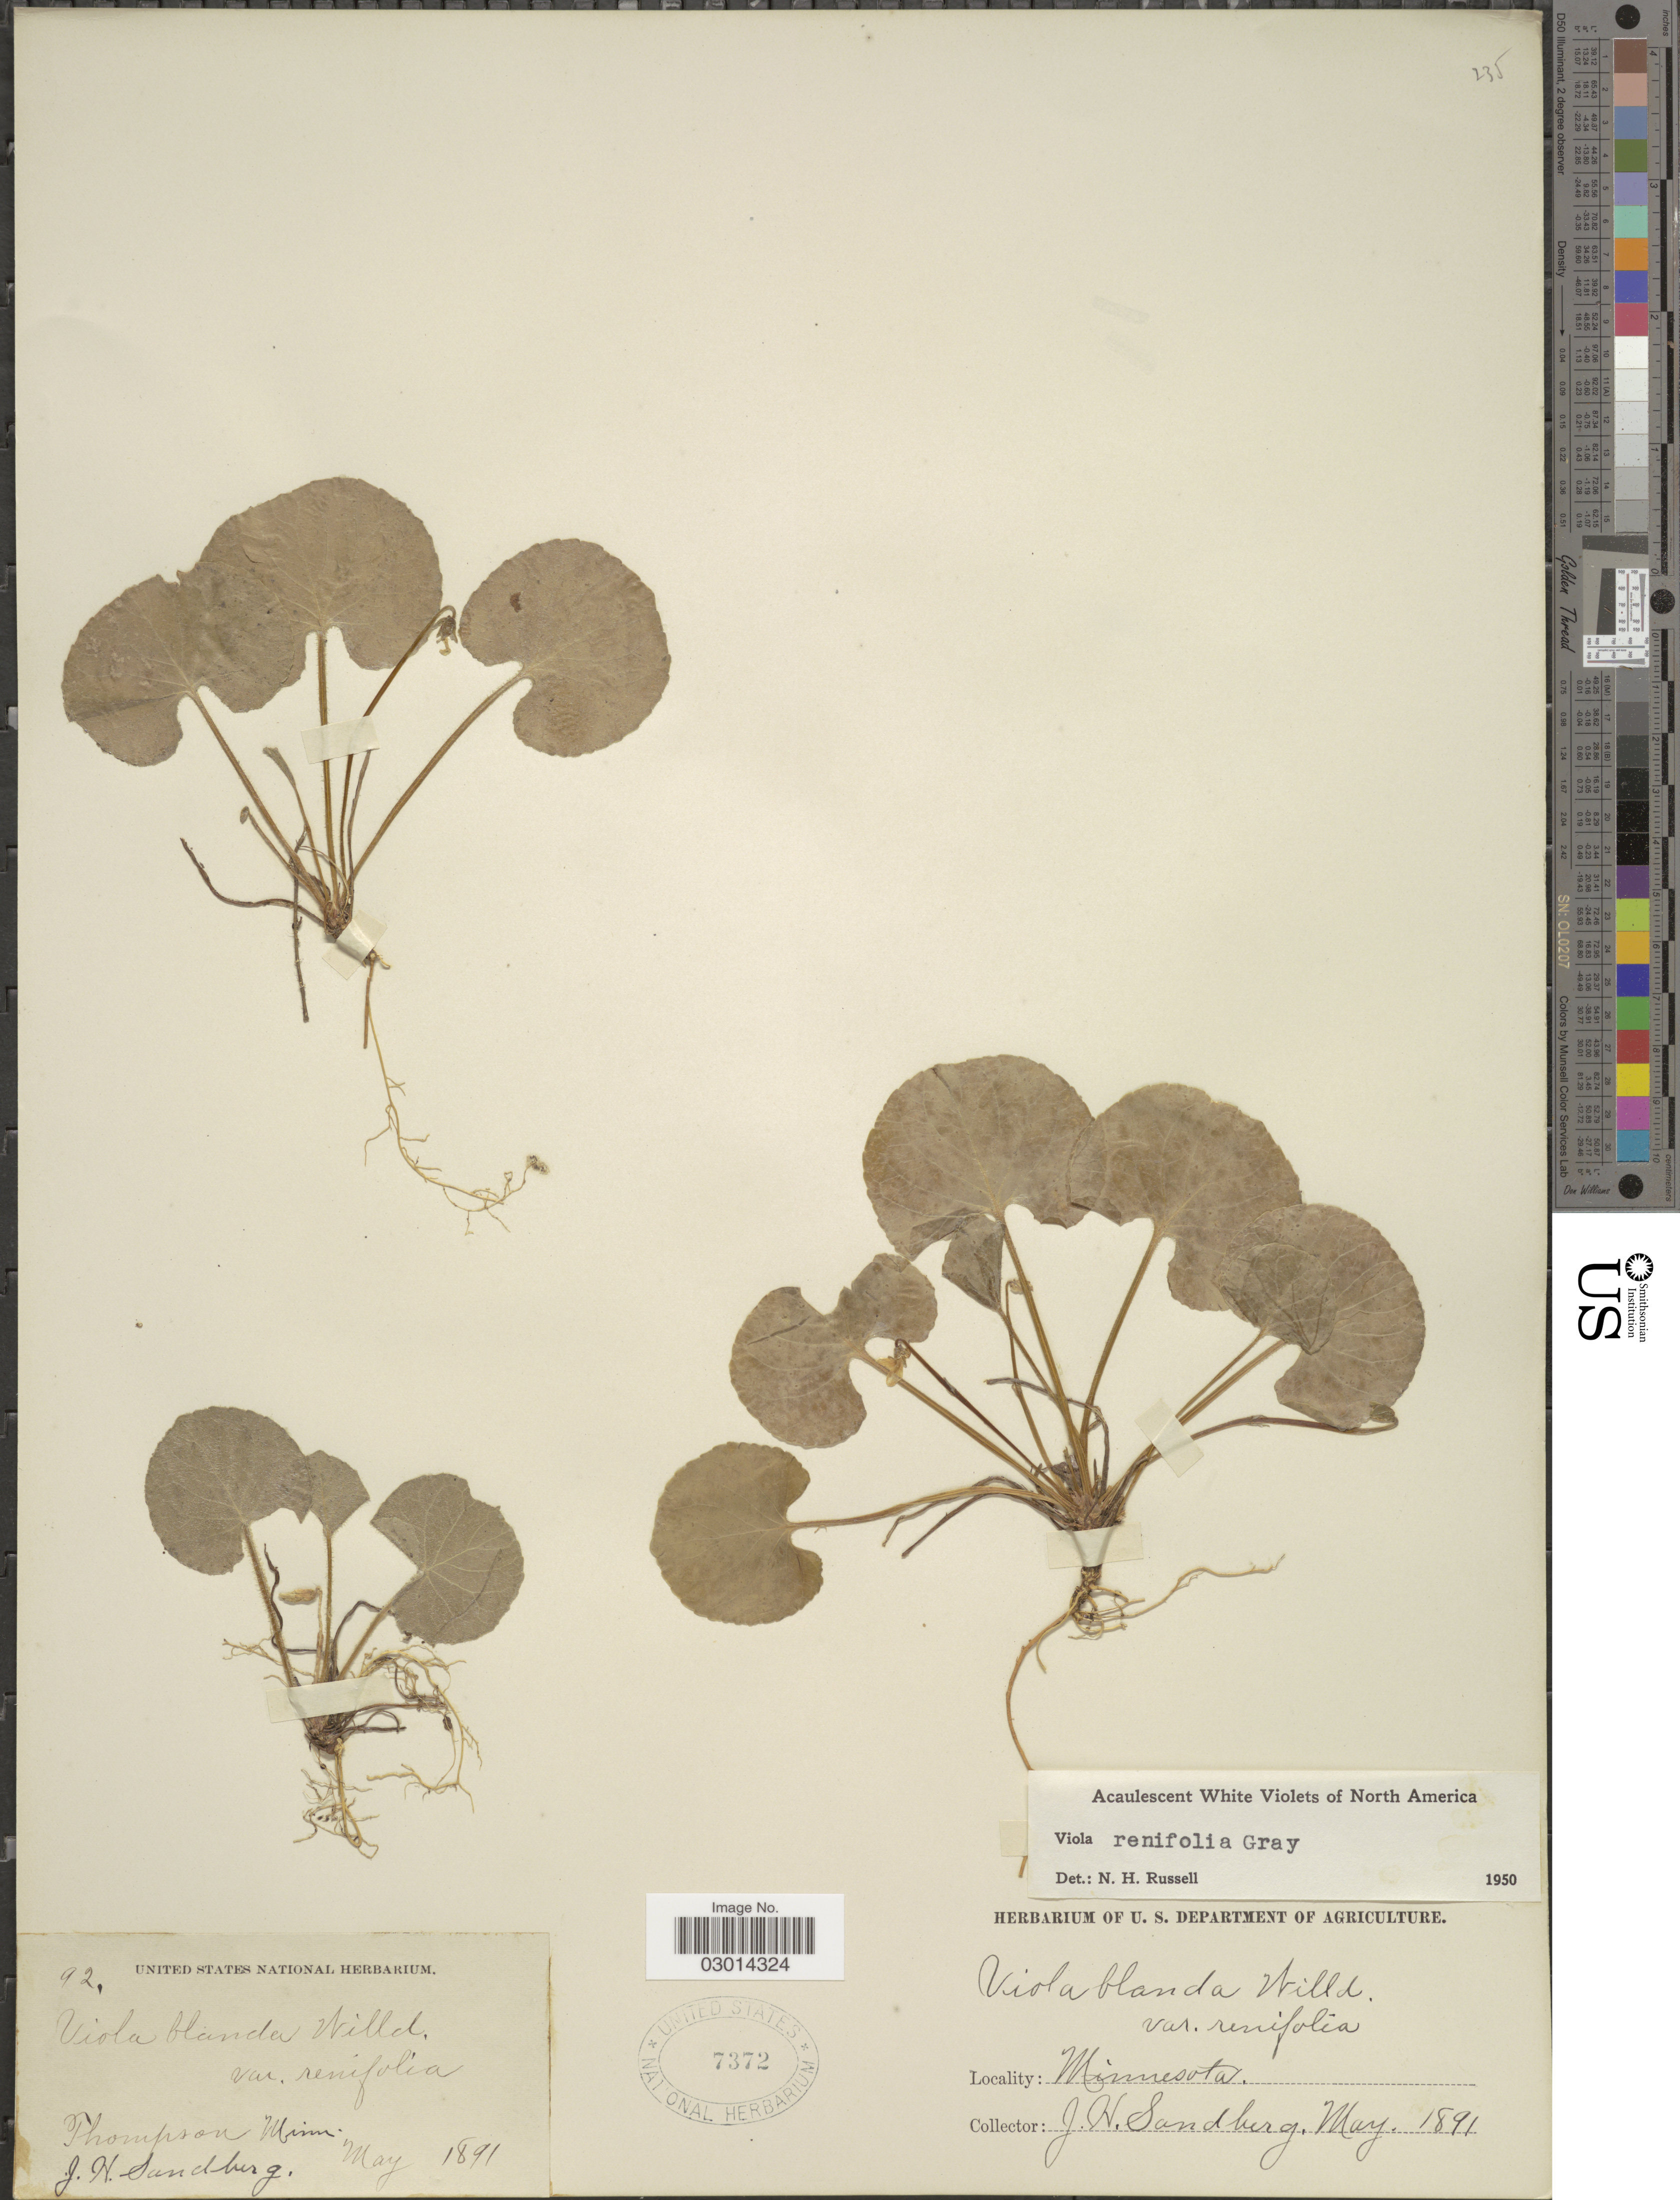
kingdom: Plantae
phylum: Tracheophyta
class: Magnoliopsida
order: Malpighiales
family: Violaceae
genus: Viola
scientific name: Viola renifolia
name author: A. Gray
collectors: J. H. Sandberg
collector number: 92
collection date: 1891-05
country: United States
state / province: Minnesota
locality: Thompson Minn.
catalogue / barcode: US 7372